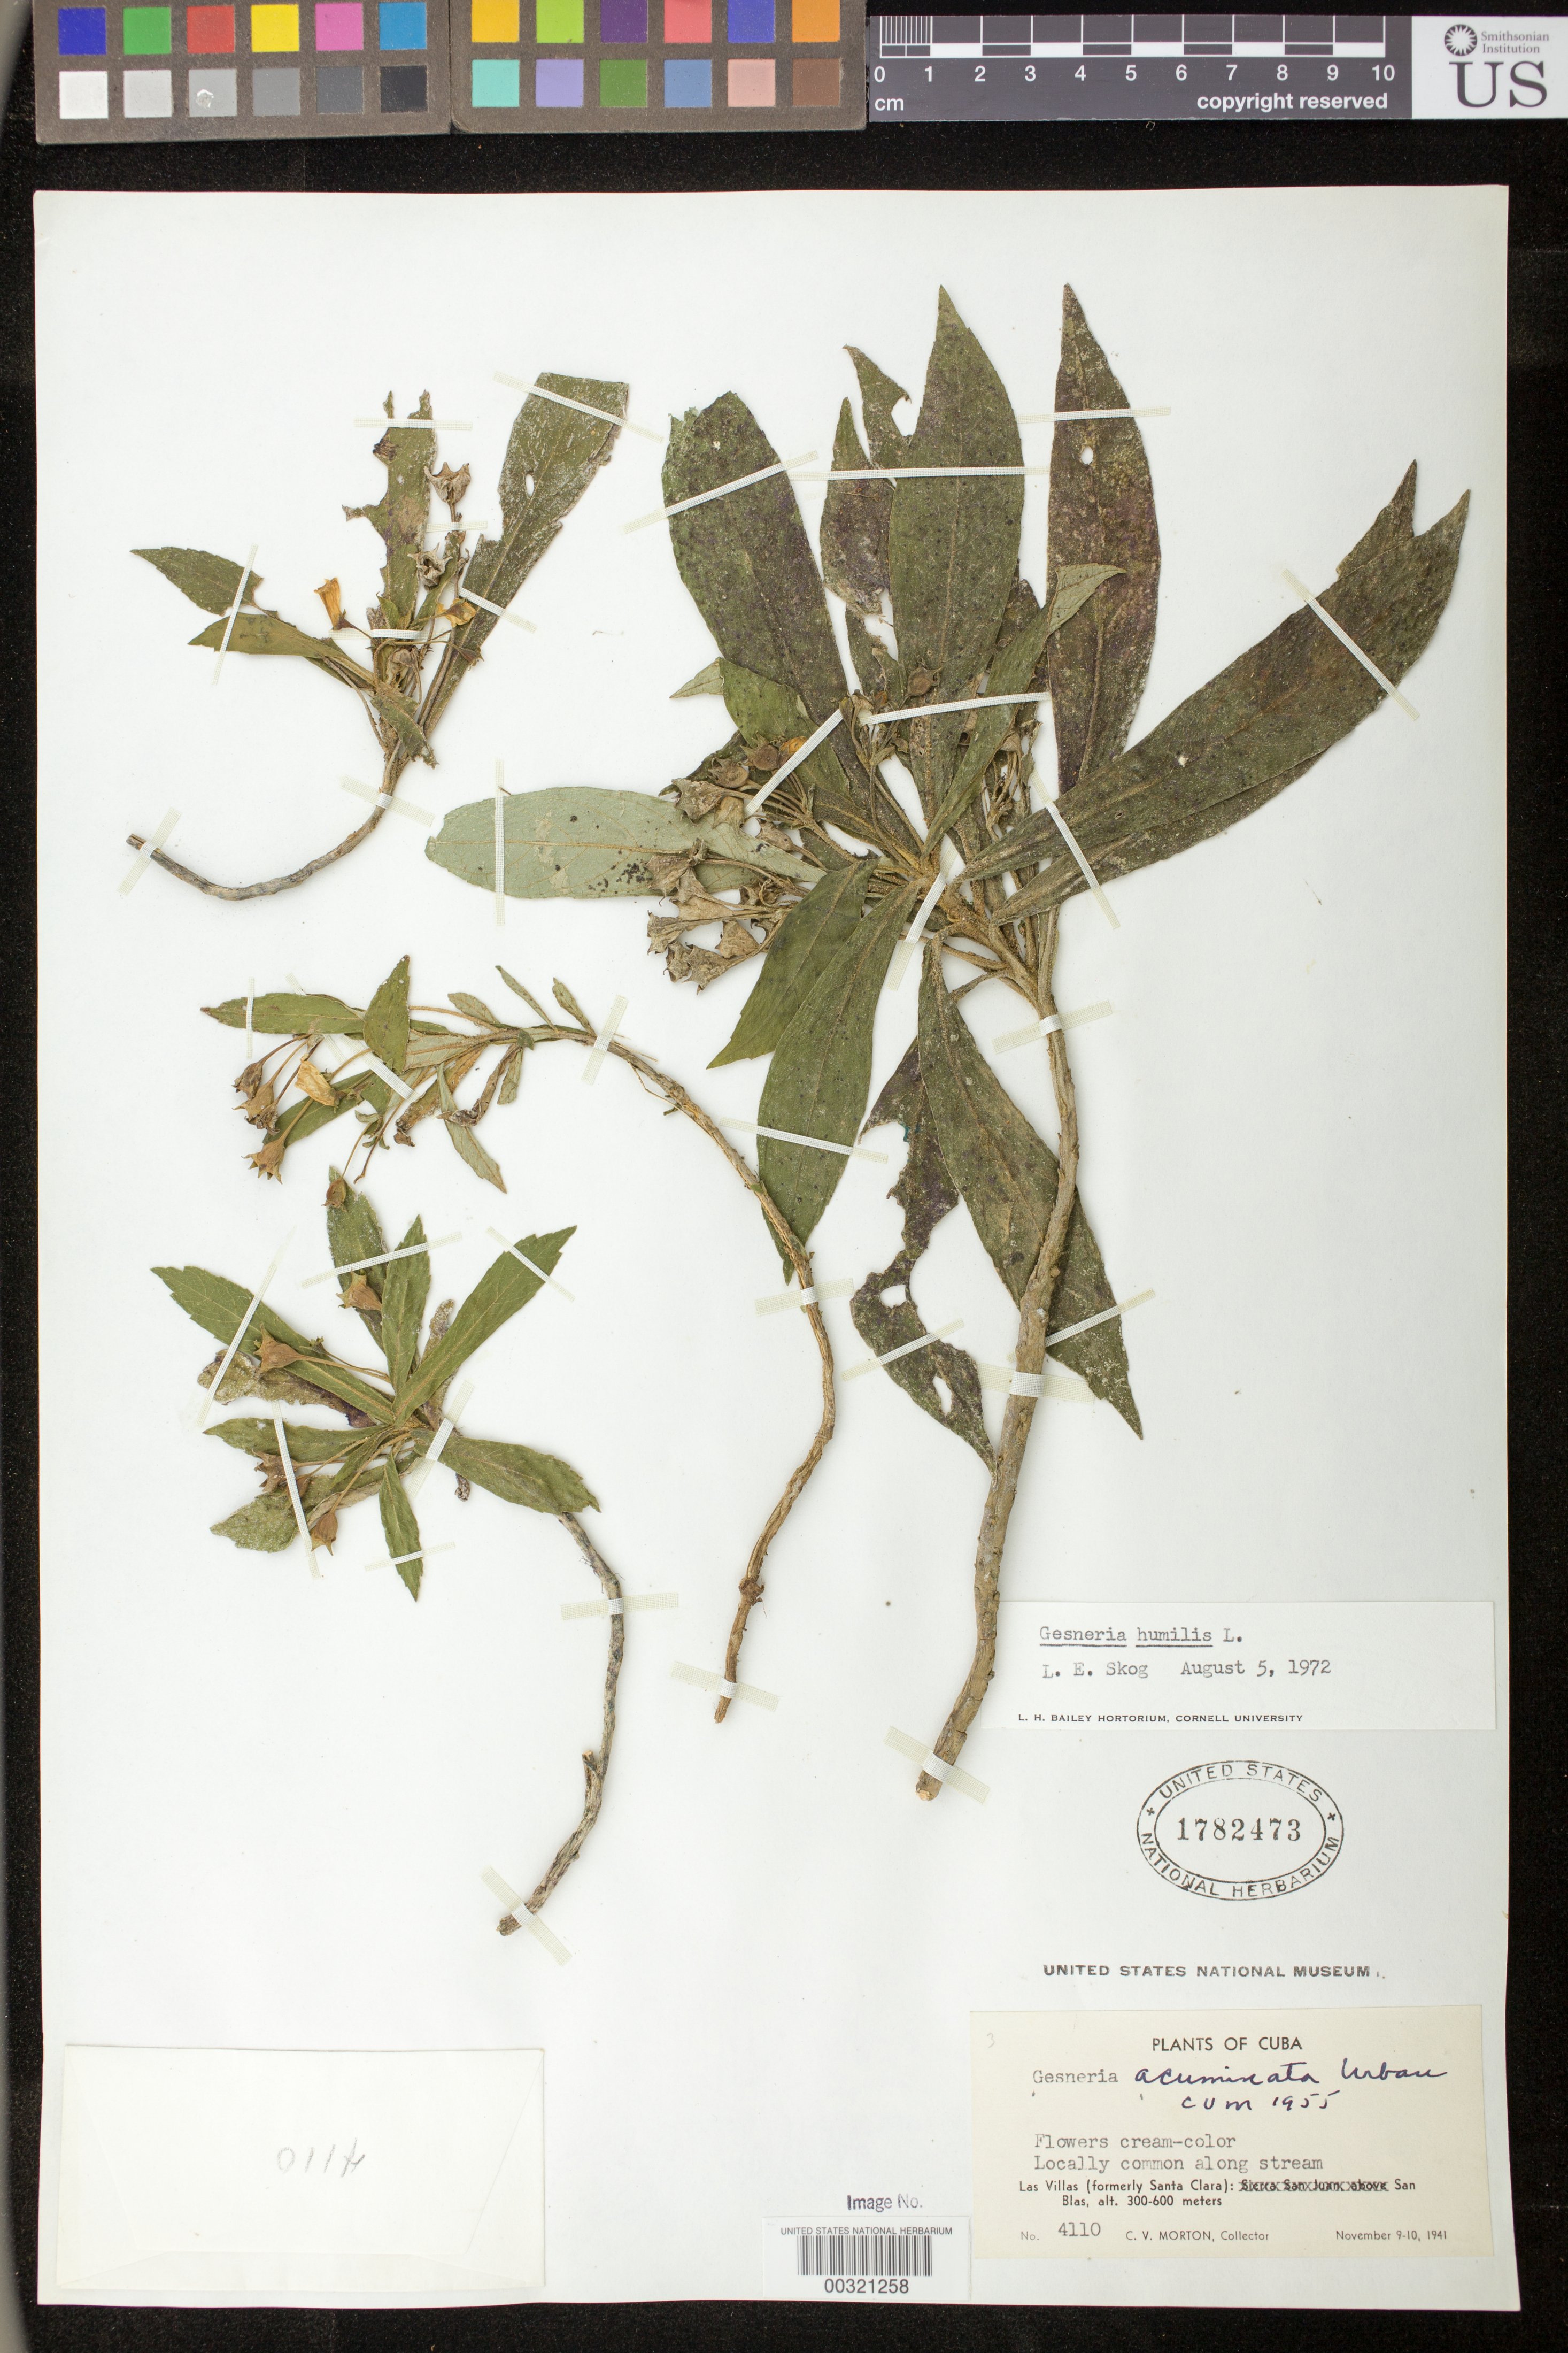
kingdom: Plantae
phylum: Tracheophyta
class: Magnoliopsida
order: Lamiales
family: Gesneriaceae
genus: Gesneria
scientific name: Gesneria humilis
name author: L.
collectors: C. V. Morton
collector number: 4110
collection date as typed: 9-10 Nov 1941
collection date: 1941-11-09/1941-11-10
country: Cuba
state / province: Las Villas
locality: San Blas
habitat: locally common along stream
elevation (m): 300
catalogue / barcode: US 1782473